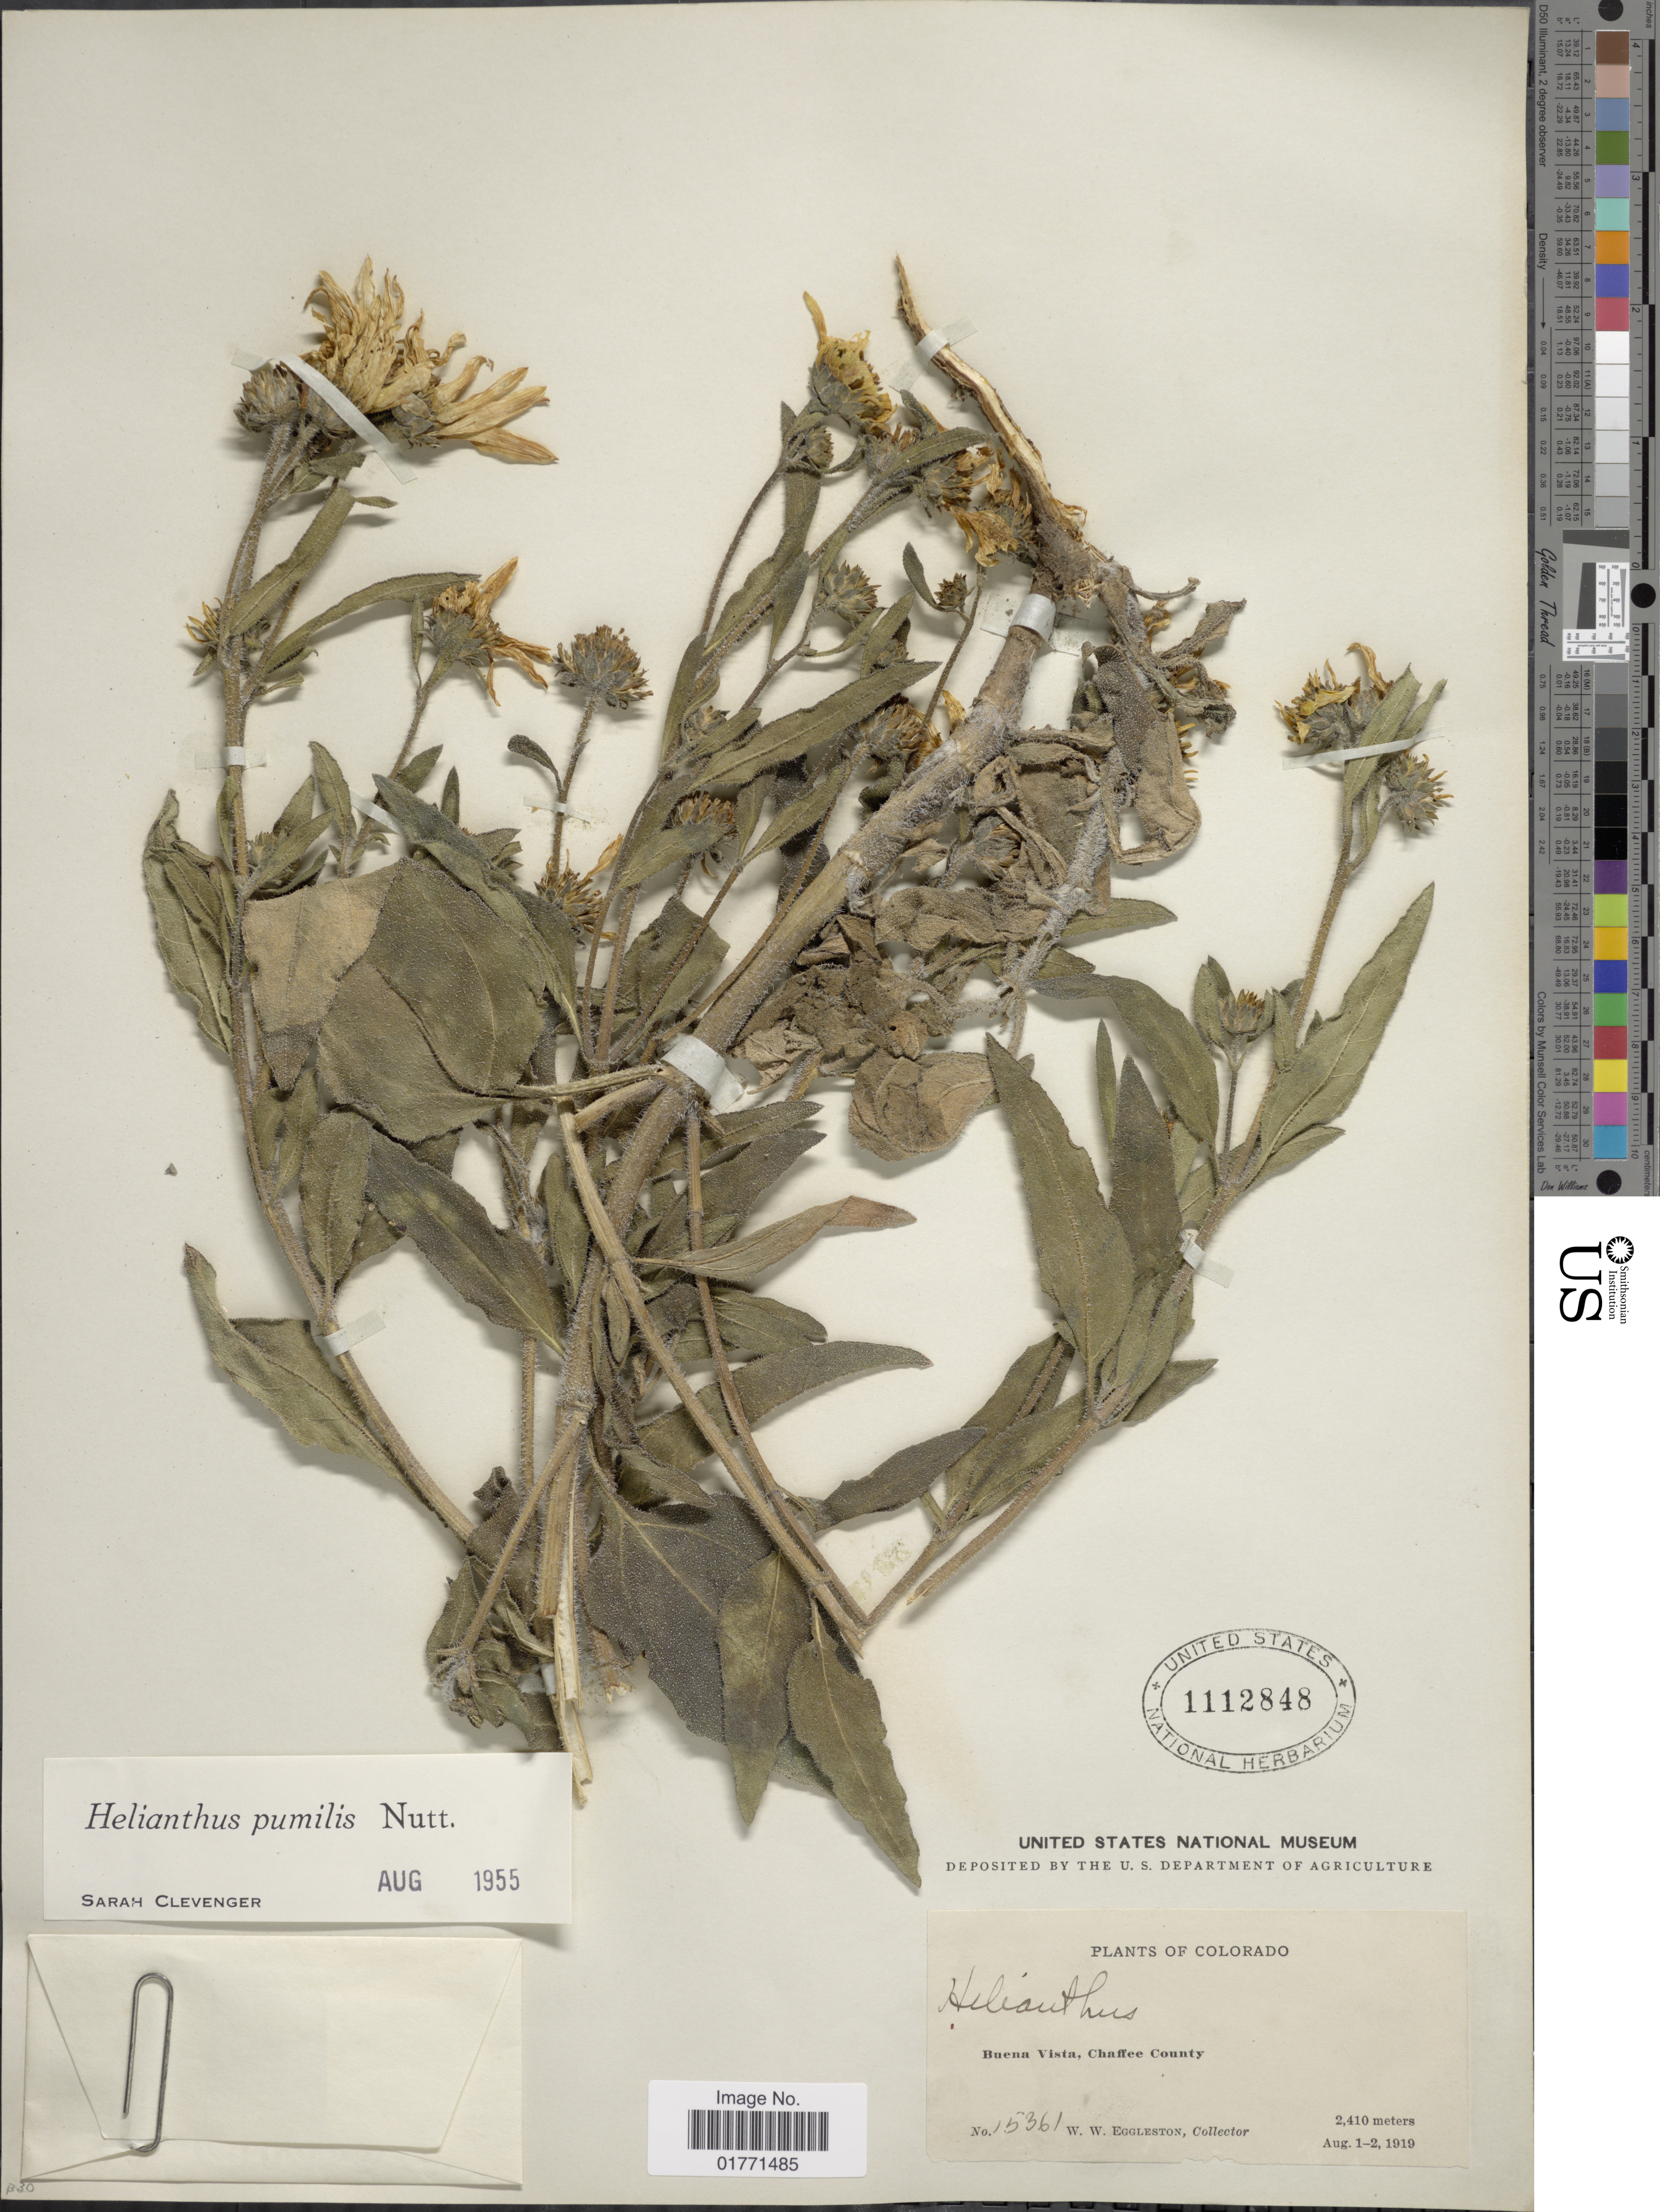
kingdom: Plantae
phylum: Tracheophyta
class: Magnoliopsida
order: Asterales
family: Asteraceae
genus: Helianthus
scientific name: Helianthus pumilis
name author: Nutt.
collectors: W. W. Eggleston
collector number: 15361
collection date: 1919-08-01/1919-08-02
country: United States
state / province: Colorado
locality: Buena Vista, Chaffee County.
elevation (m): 2410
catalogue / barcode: US 1112848